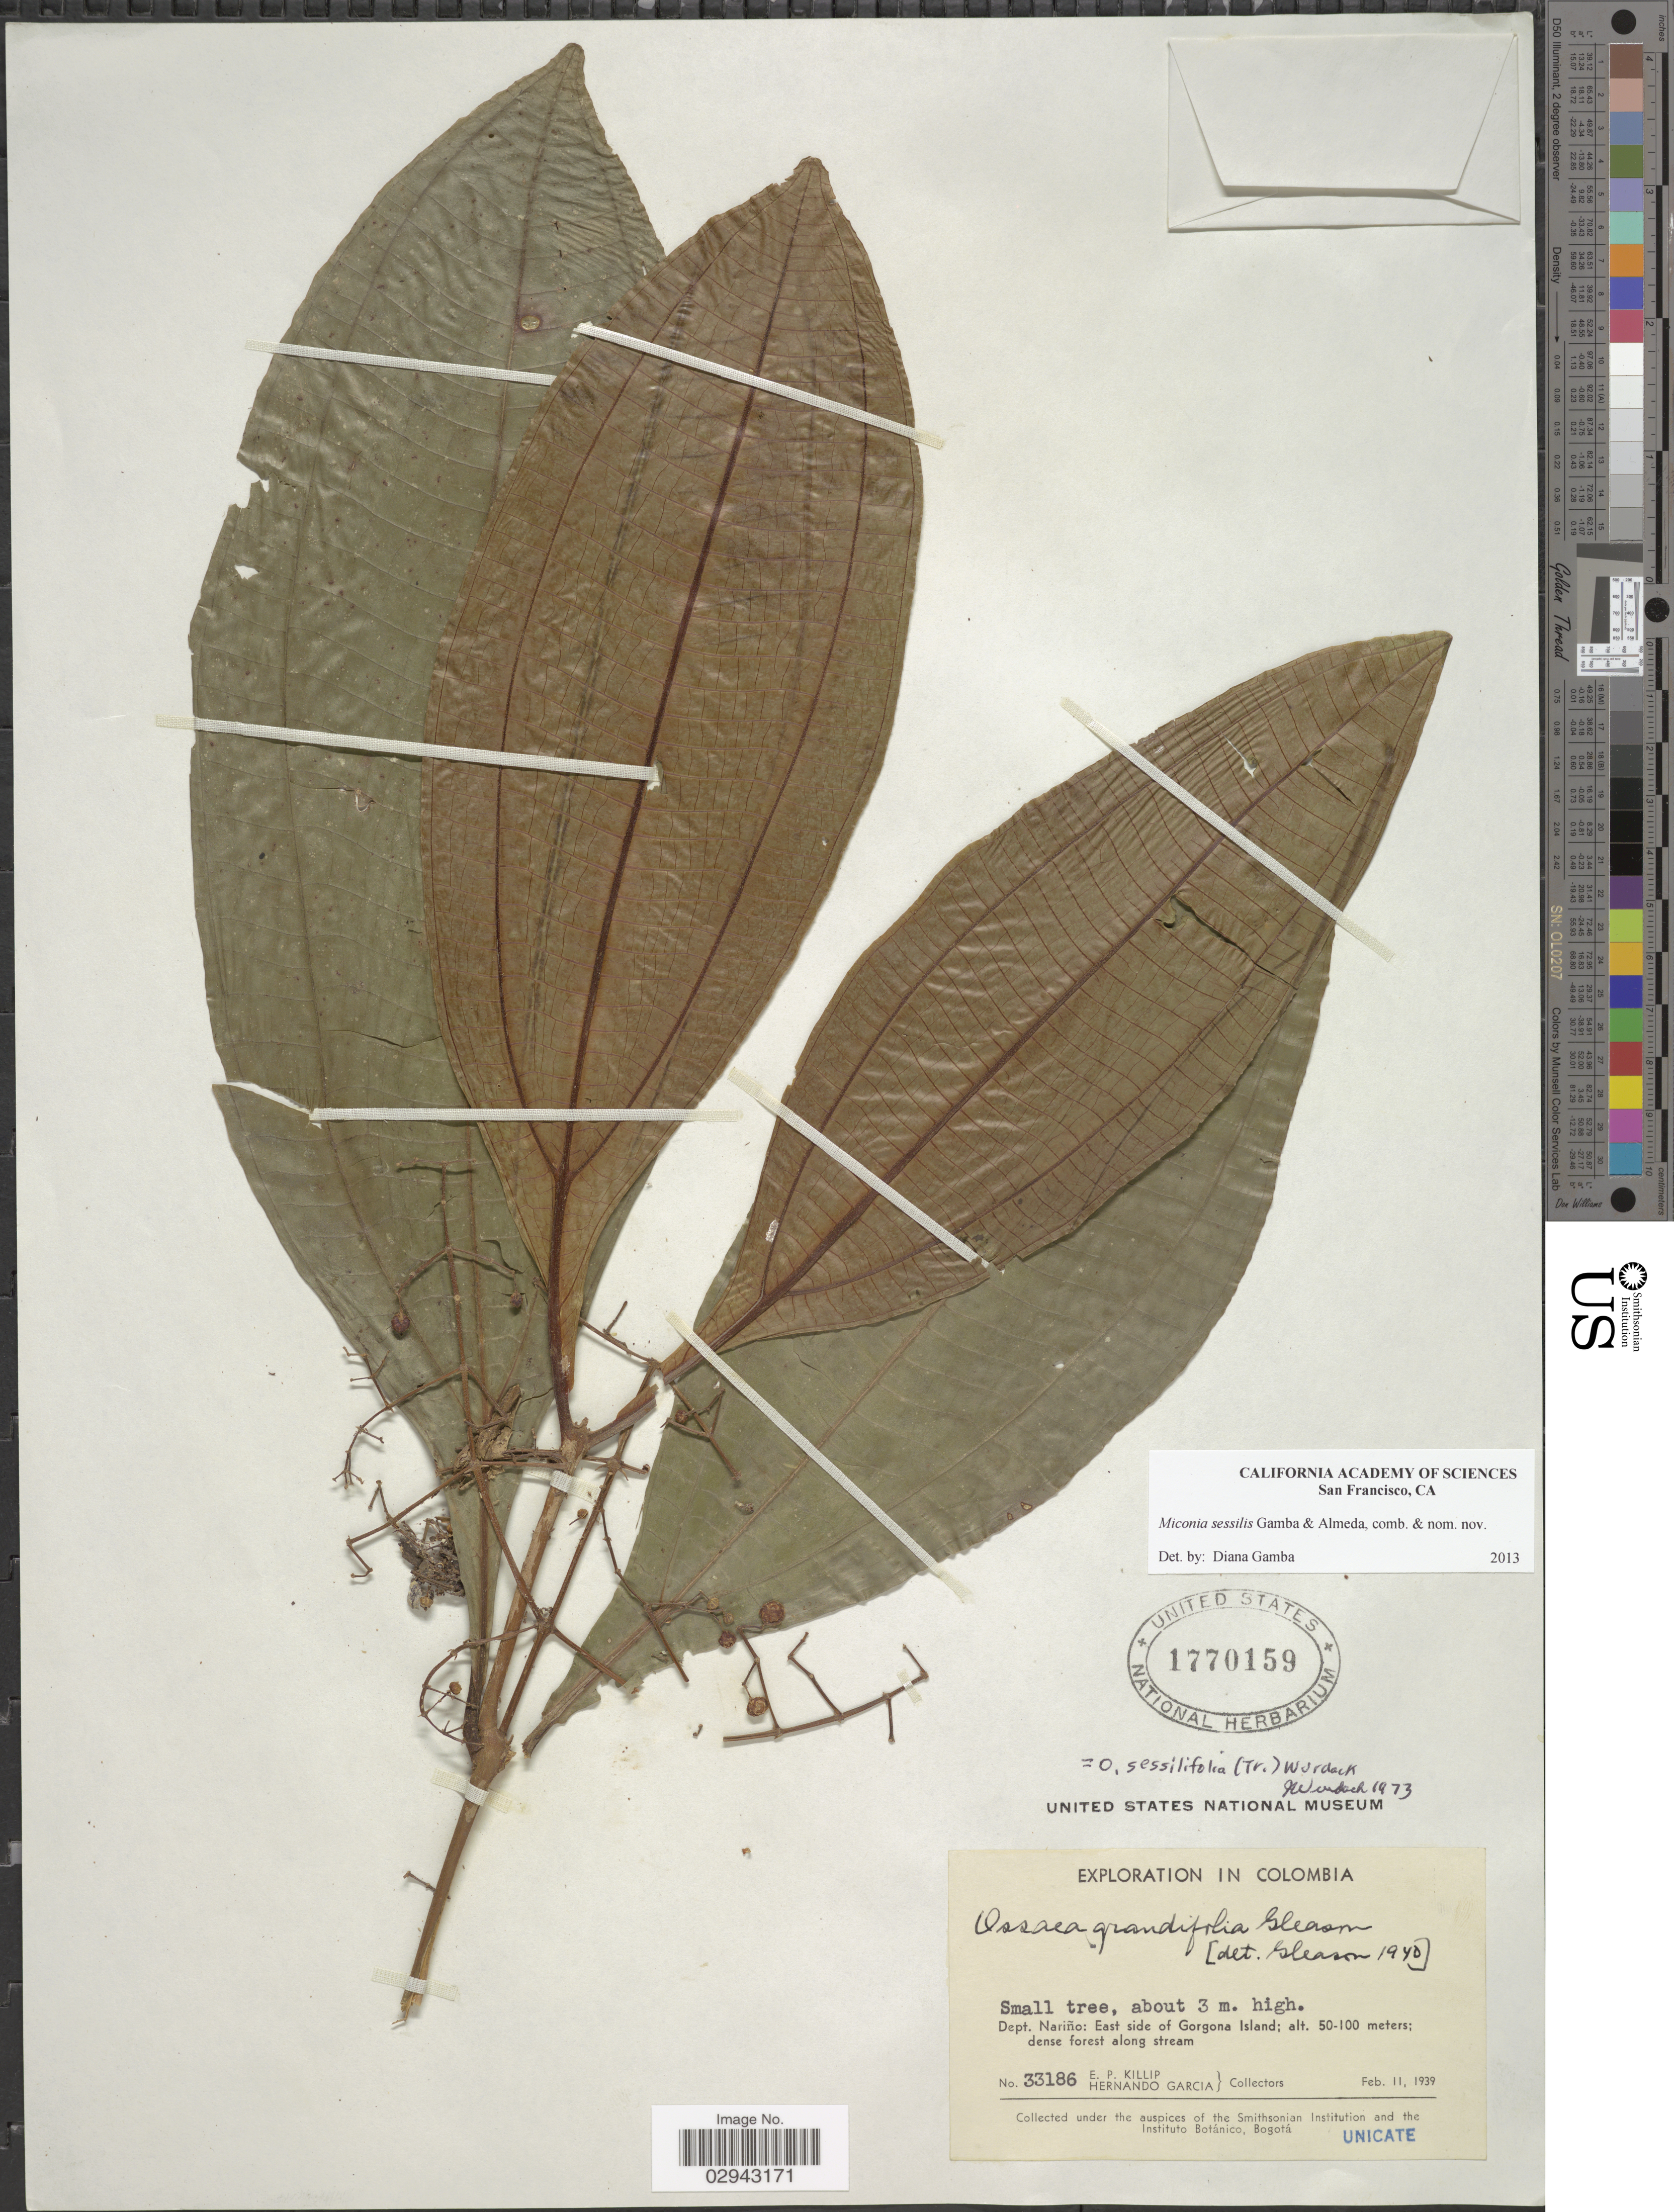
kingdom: Plantae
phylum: Tracheophyta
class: Magnoliopsida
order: Myrtales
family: Melastomataceae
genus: Miconia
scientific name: Miconia sessilis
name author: Gamba & Almeda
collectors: E. P. Killip & H. Garcia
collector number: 33186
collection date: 1939-02-11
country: Colombia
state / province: Nariño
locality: Dept. Nariño: East side of Gorgona Island.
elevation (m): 50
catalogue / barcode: US 1770159